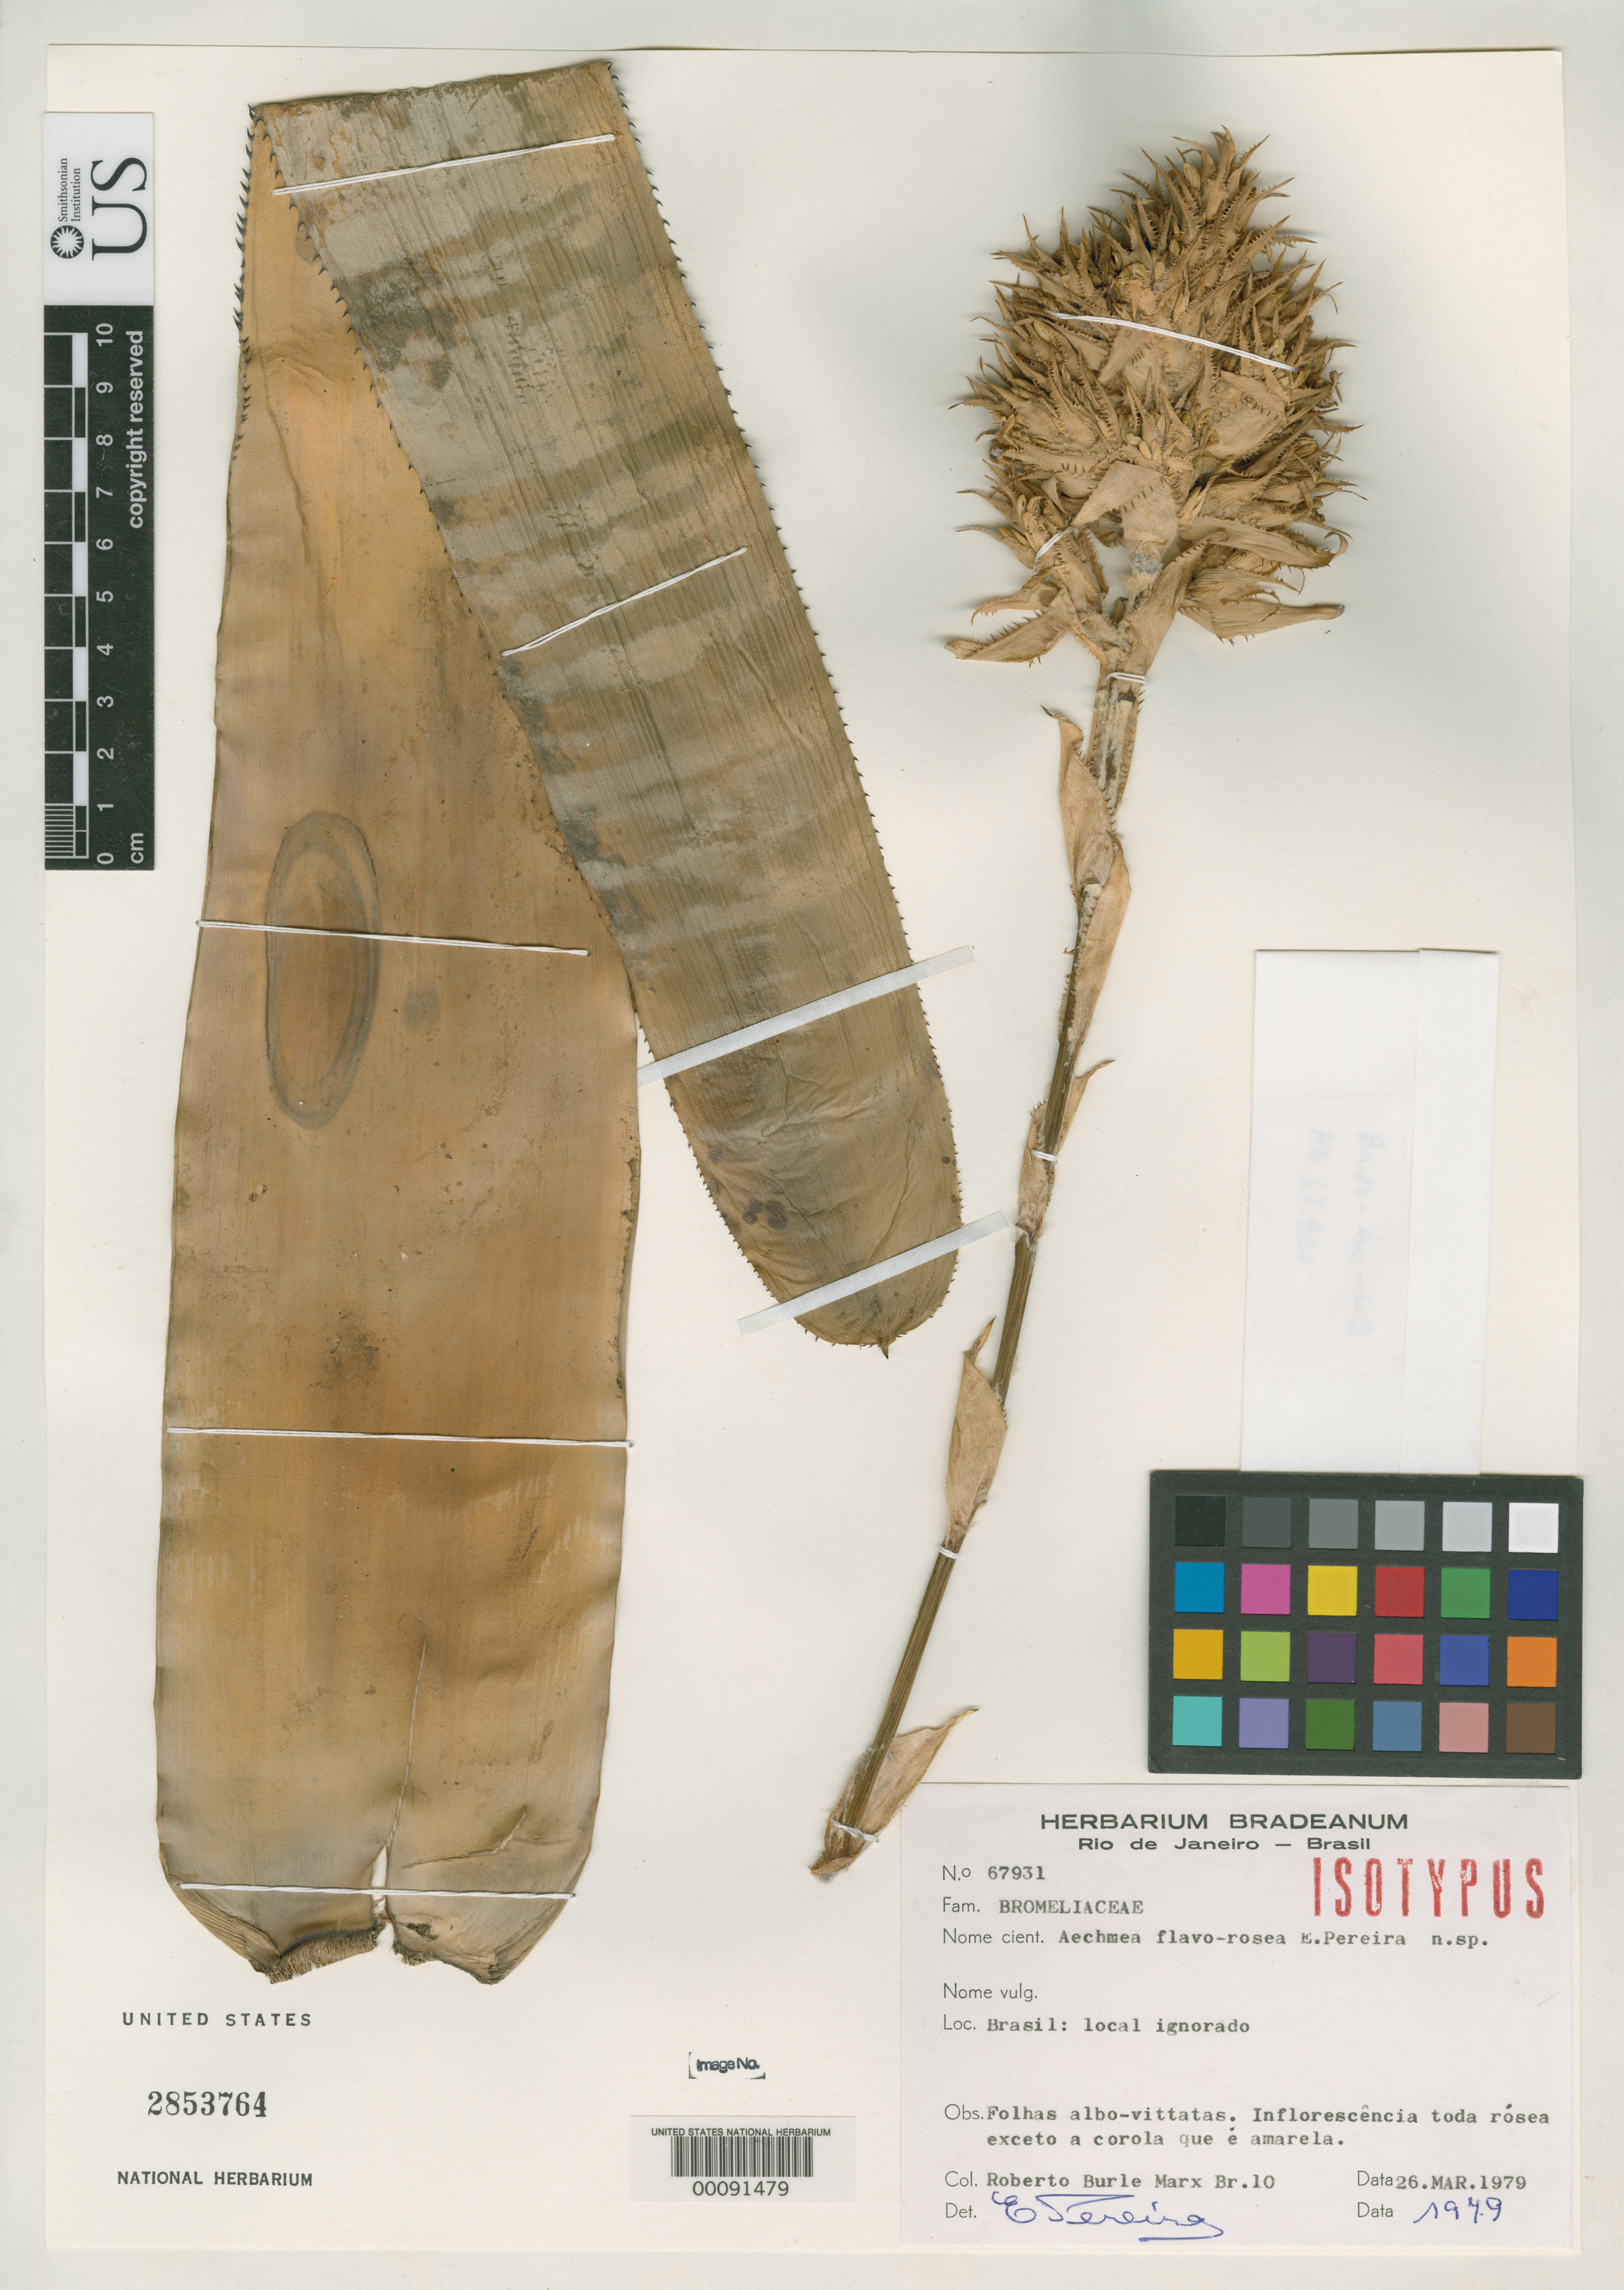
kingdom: Plantae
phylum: Tracheophyta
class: Liliopsida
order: Poales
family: Bromeliaceae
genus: Aechmea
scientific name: Aechmea flavo-rosea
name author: E. Pereira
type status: Isotype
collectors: R. Marx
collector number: Br. 10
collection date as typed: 26 Mar 1979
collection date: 1979-03-26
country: Brazil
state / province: Minas Gerais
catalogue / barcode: US 2853764